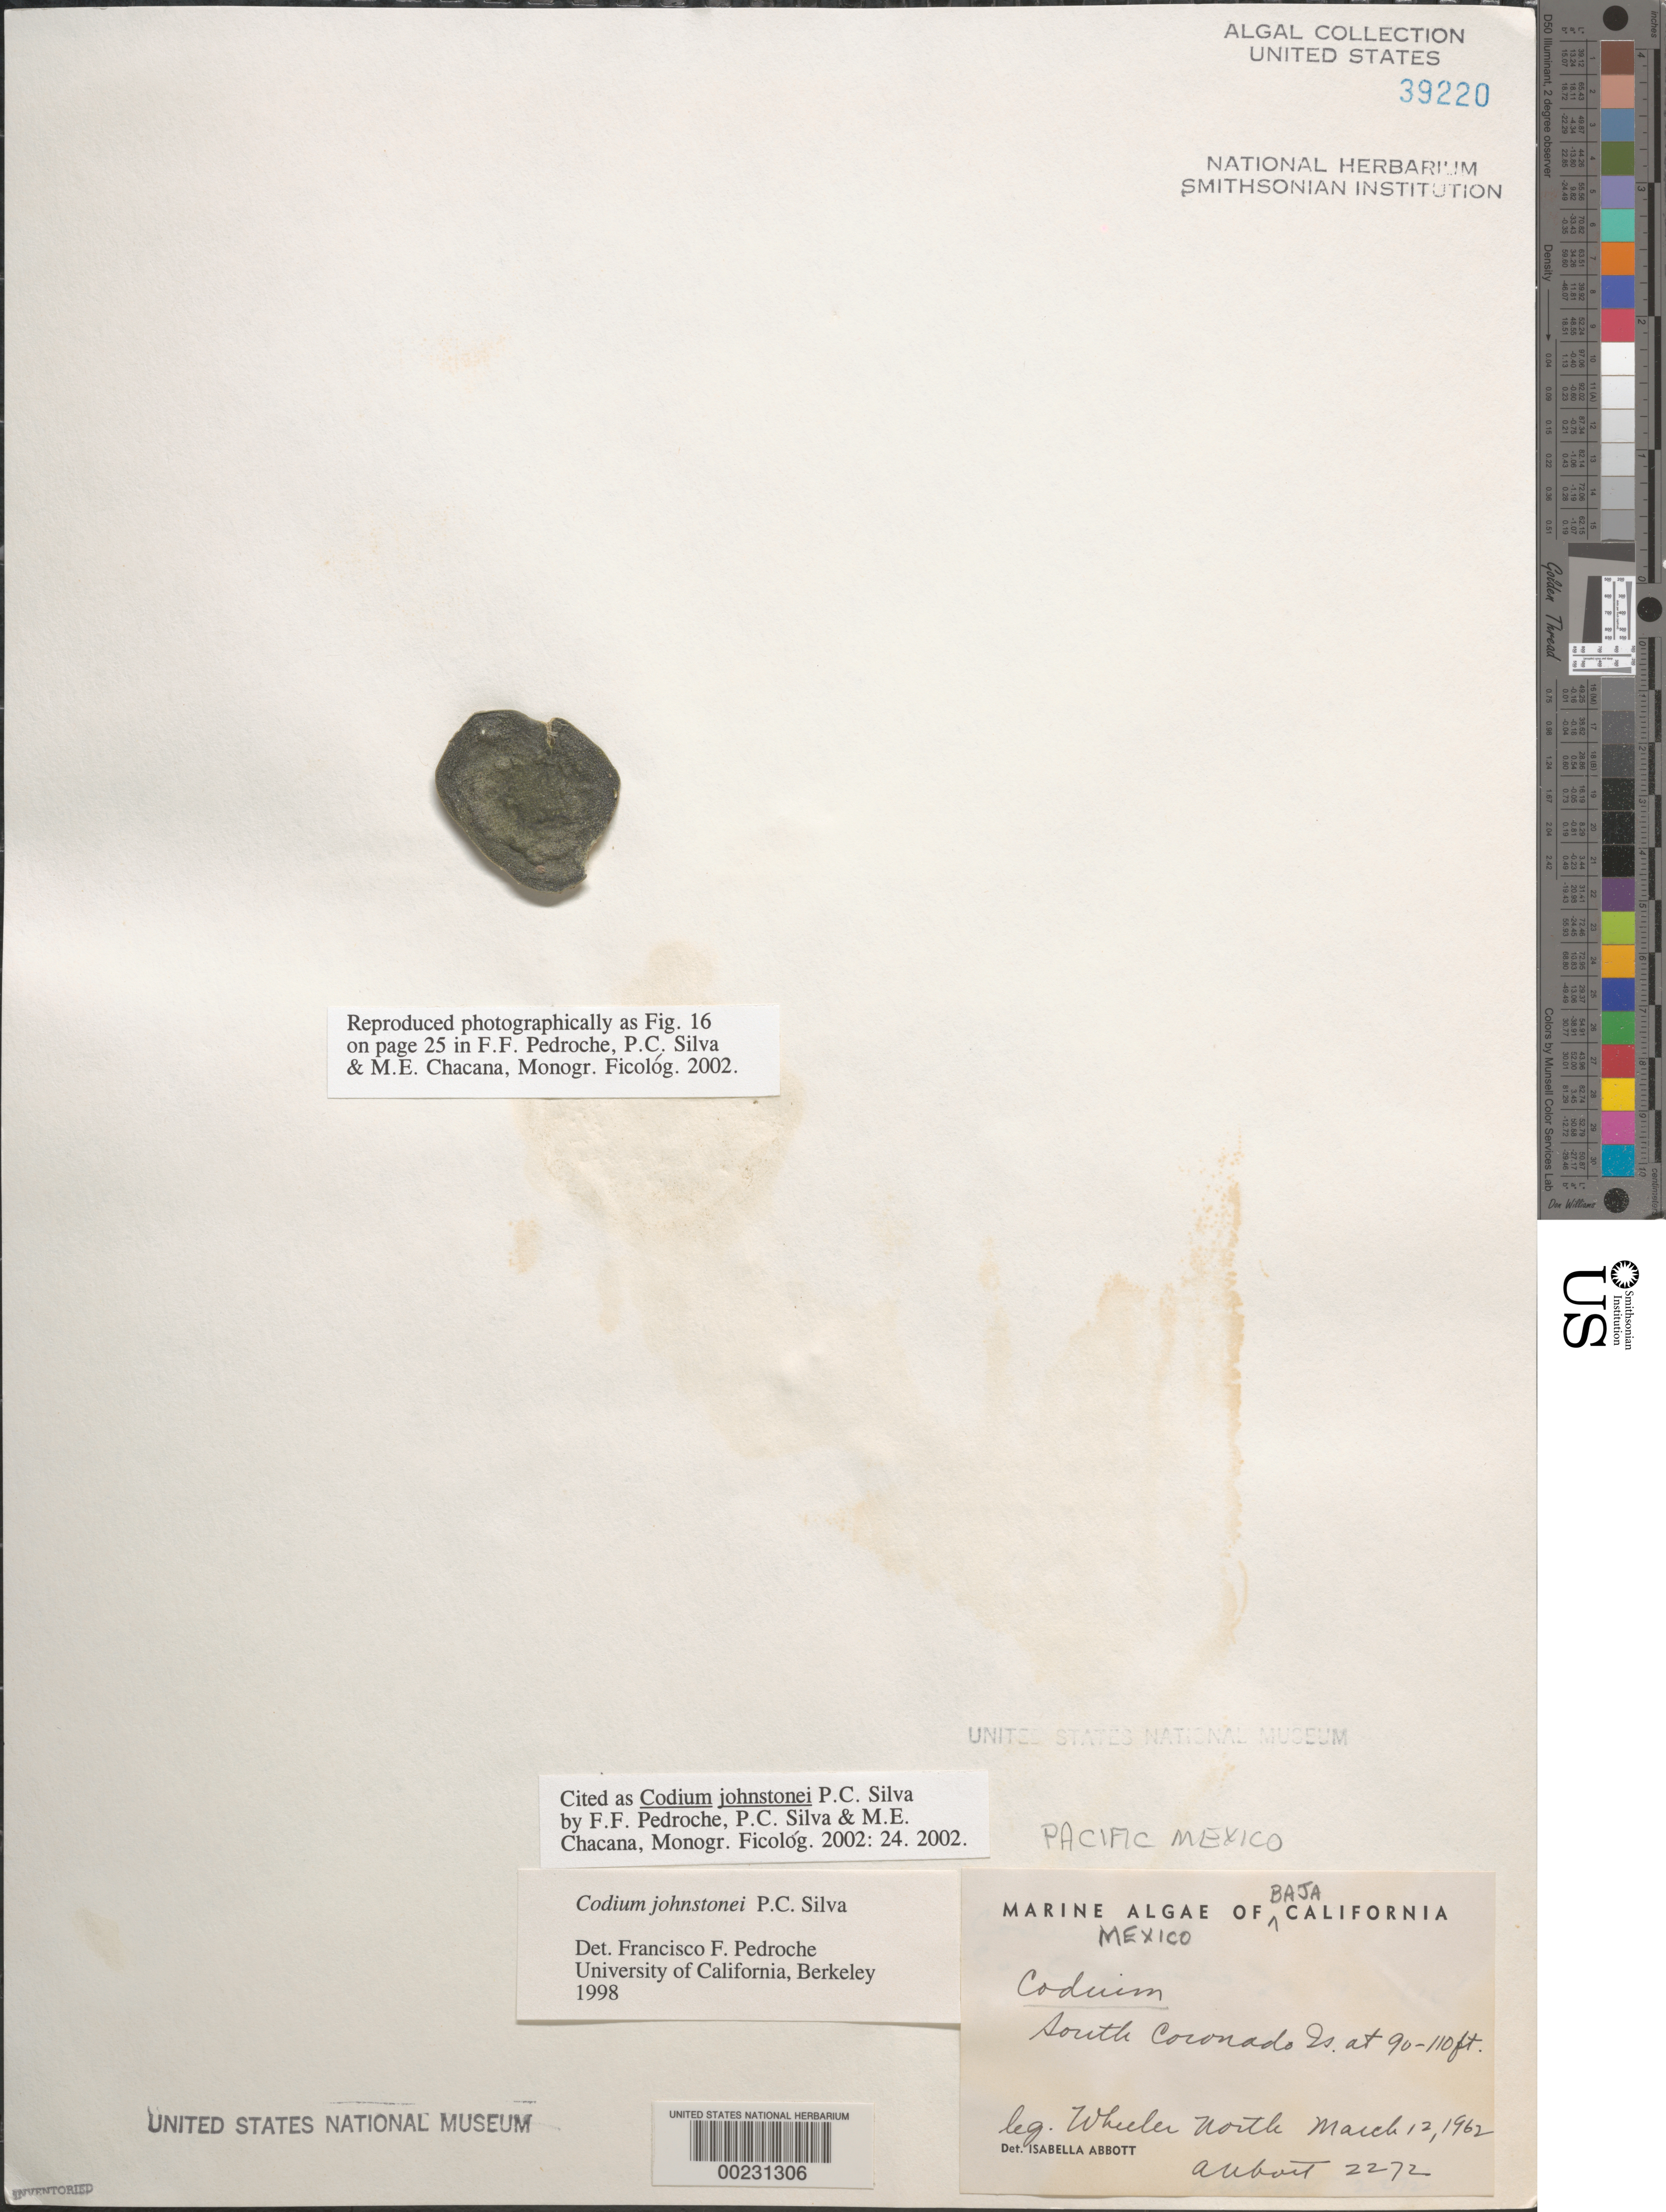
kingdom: Plantae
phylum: Chlorophyta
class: Ulvophyceae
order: Bryopsidales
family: Codiaceae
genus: Codium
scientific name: Codium johnstonei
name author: P.C. Silva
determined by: Pedroche, F. F.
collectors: W. North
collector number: IAA 2272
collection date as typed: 12 Mar 1962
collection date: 1962-03-12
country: Mexico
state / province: Baja California Norte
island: Isla Coronado del Sur (South Coronado l.)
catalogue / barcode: US 39220